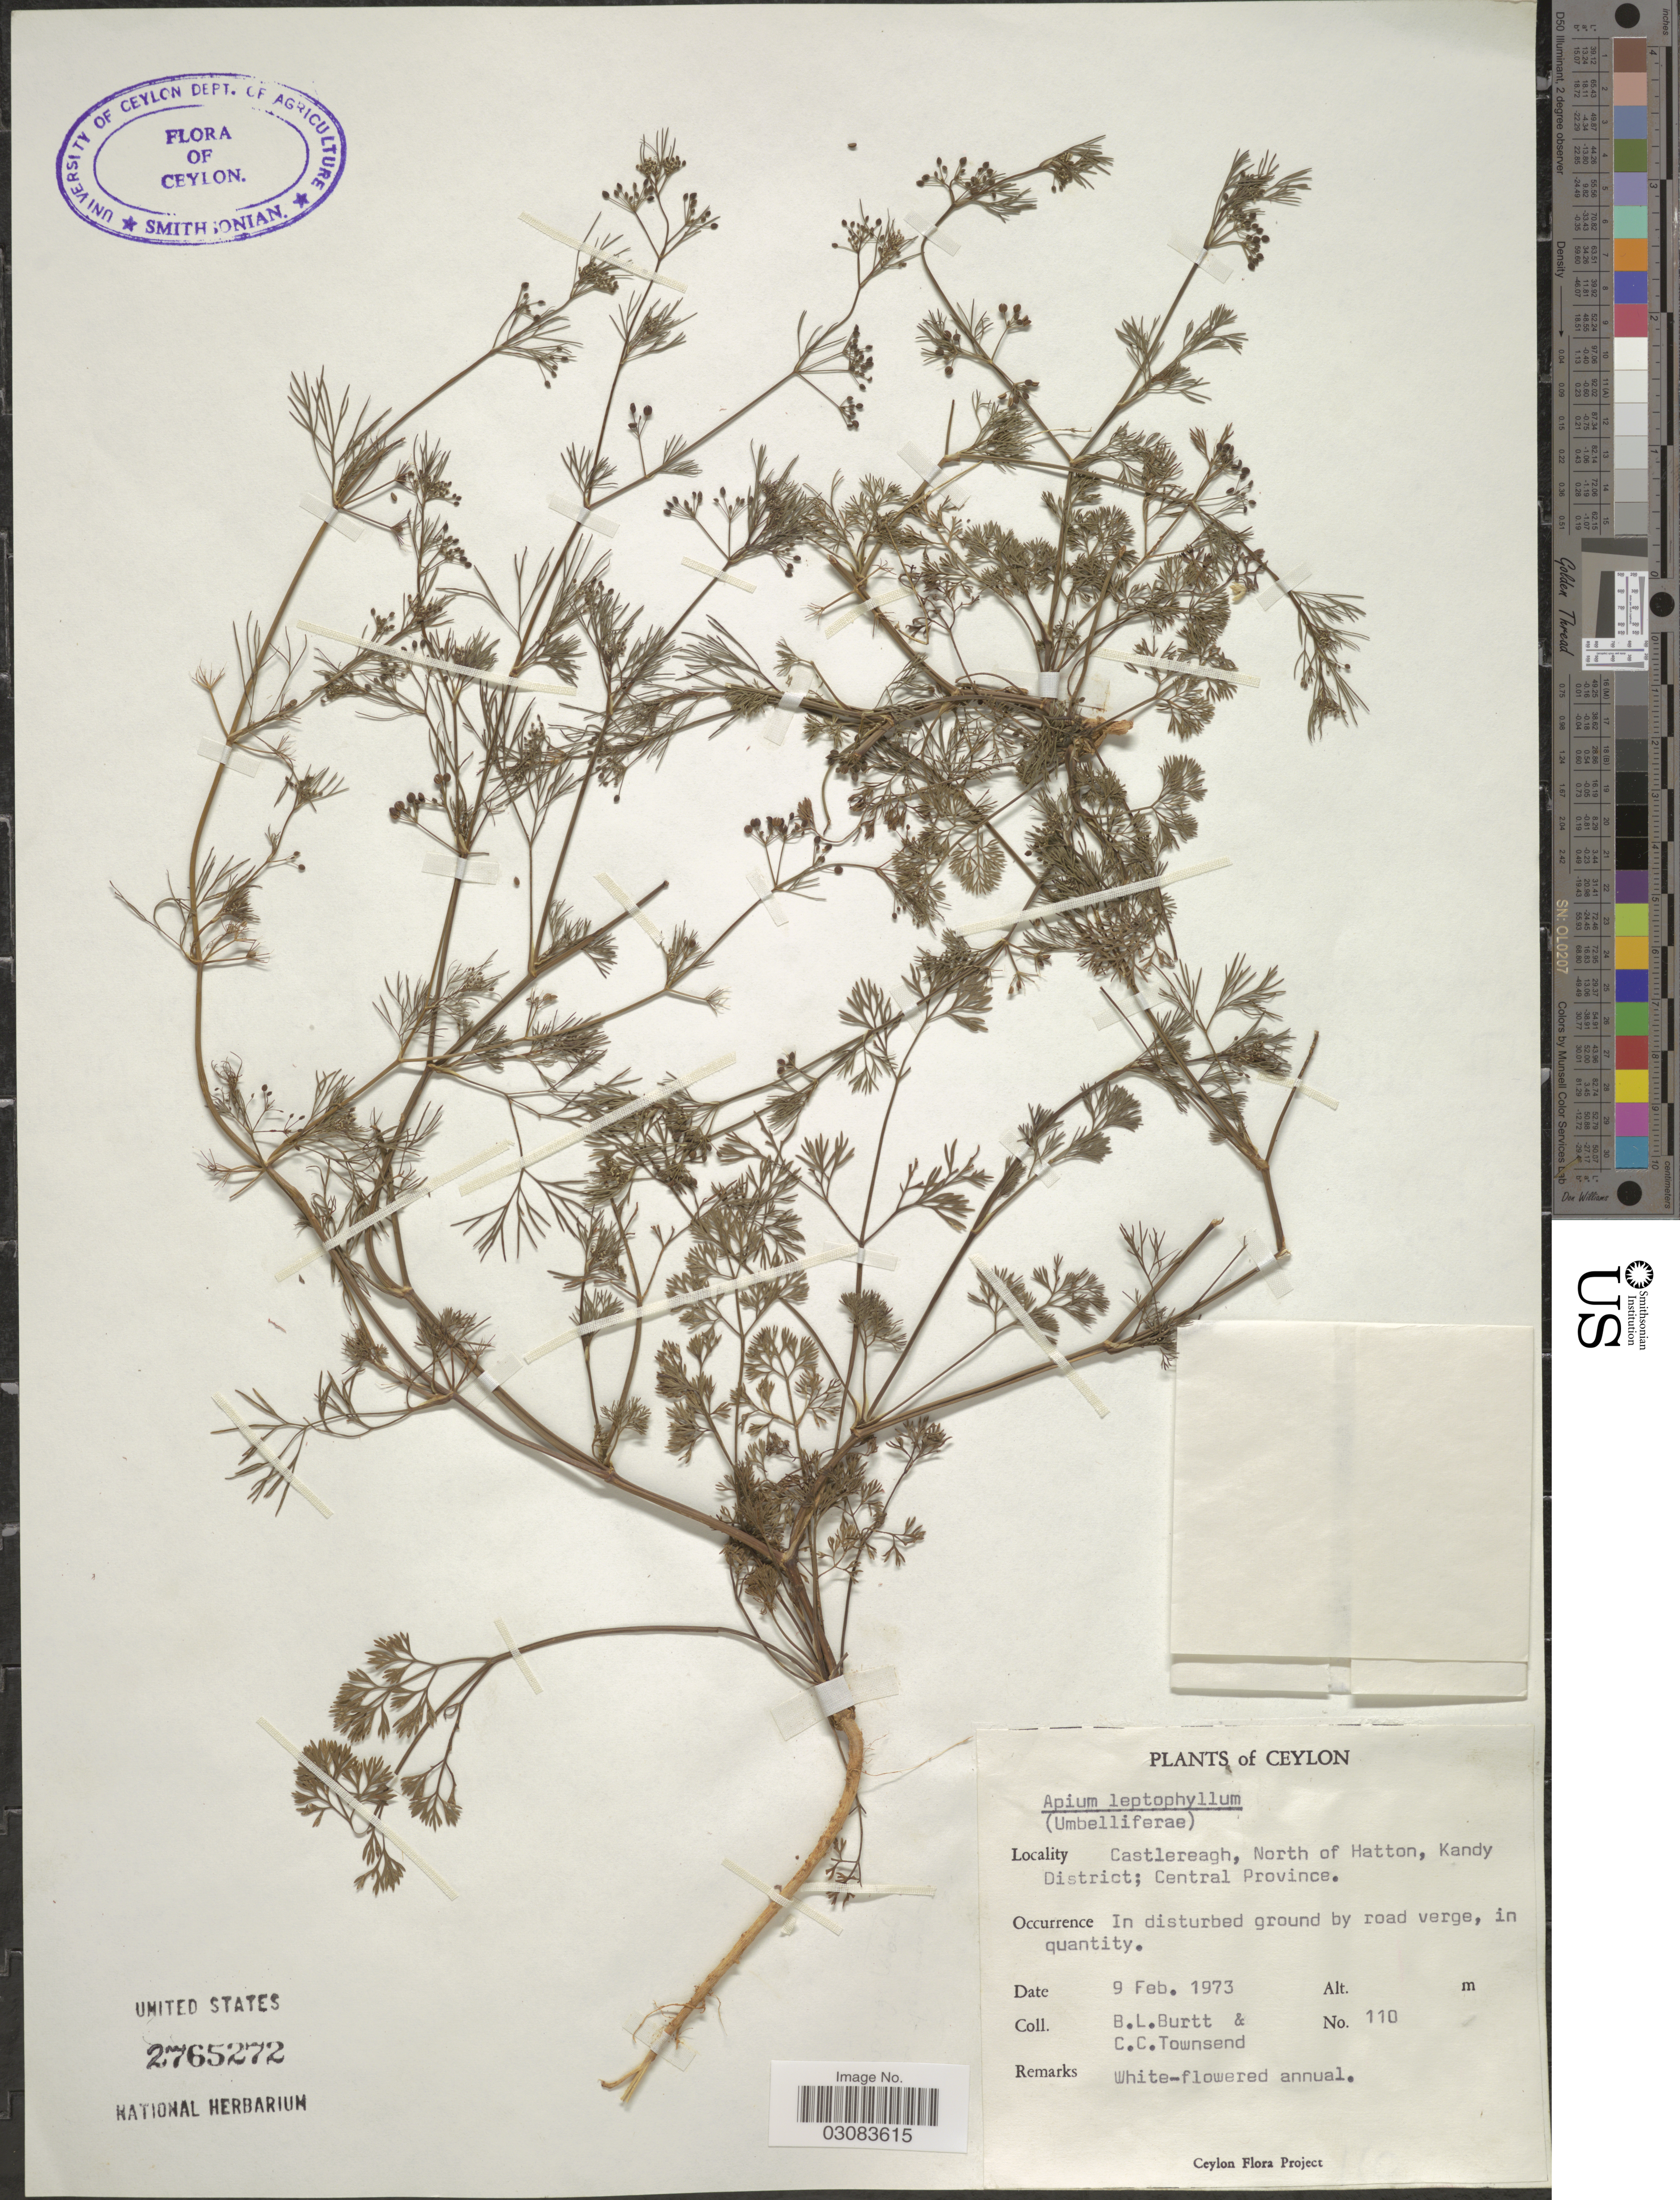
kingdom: Plantae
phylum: Tracheophyta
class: Magnoliopsida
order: Apiales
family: Apiaceae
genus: Cyclospermum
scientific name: Cyclospermum leptophyllum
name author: (Pers.) Sprague ex Britton & P. Wilson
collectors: B. L. Burtt & C. C. Townsend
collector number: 110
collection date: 1973-02-09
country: Sri Lanka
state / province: Central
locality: Ceylon. Castlereagh, North of Hatton, Kandy District; Central Province.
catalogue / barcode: US 2765272